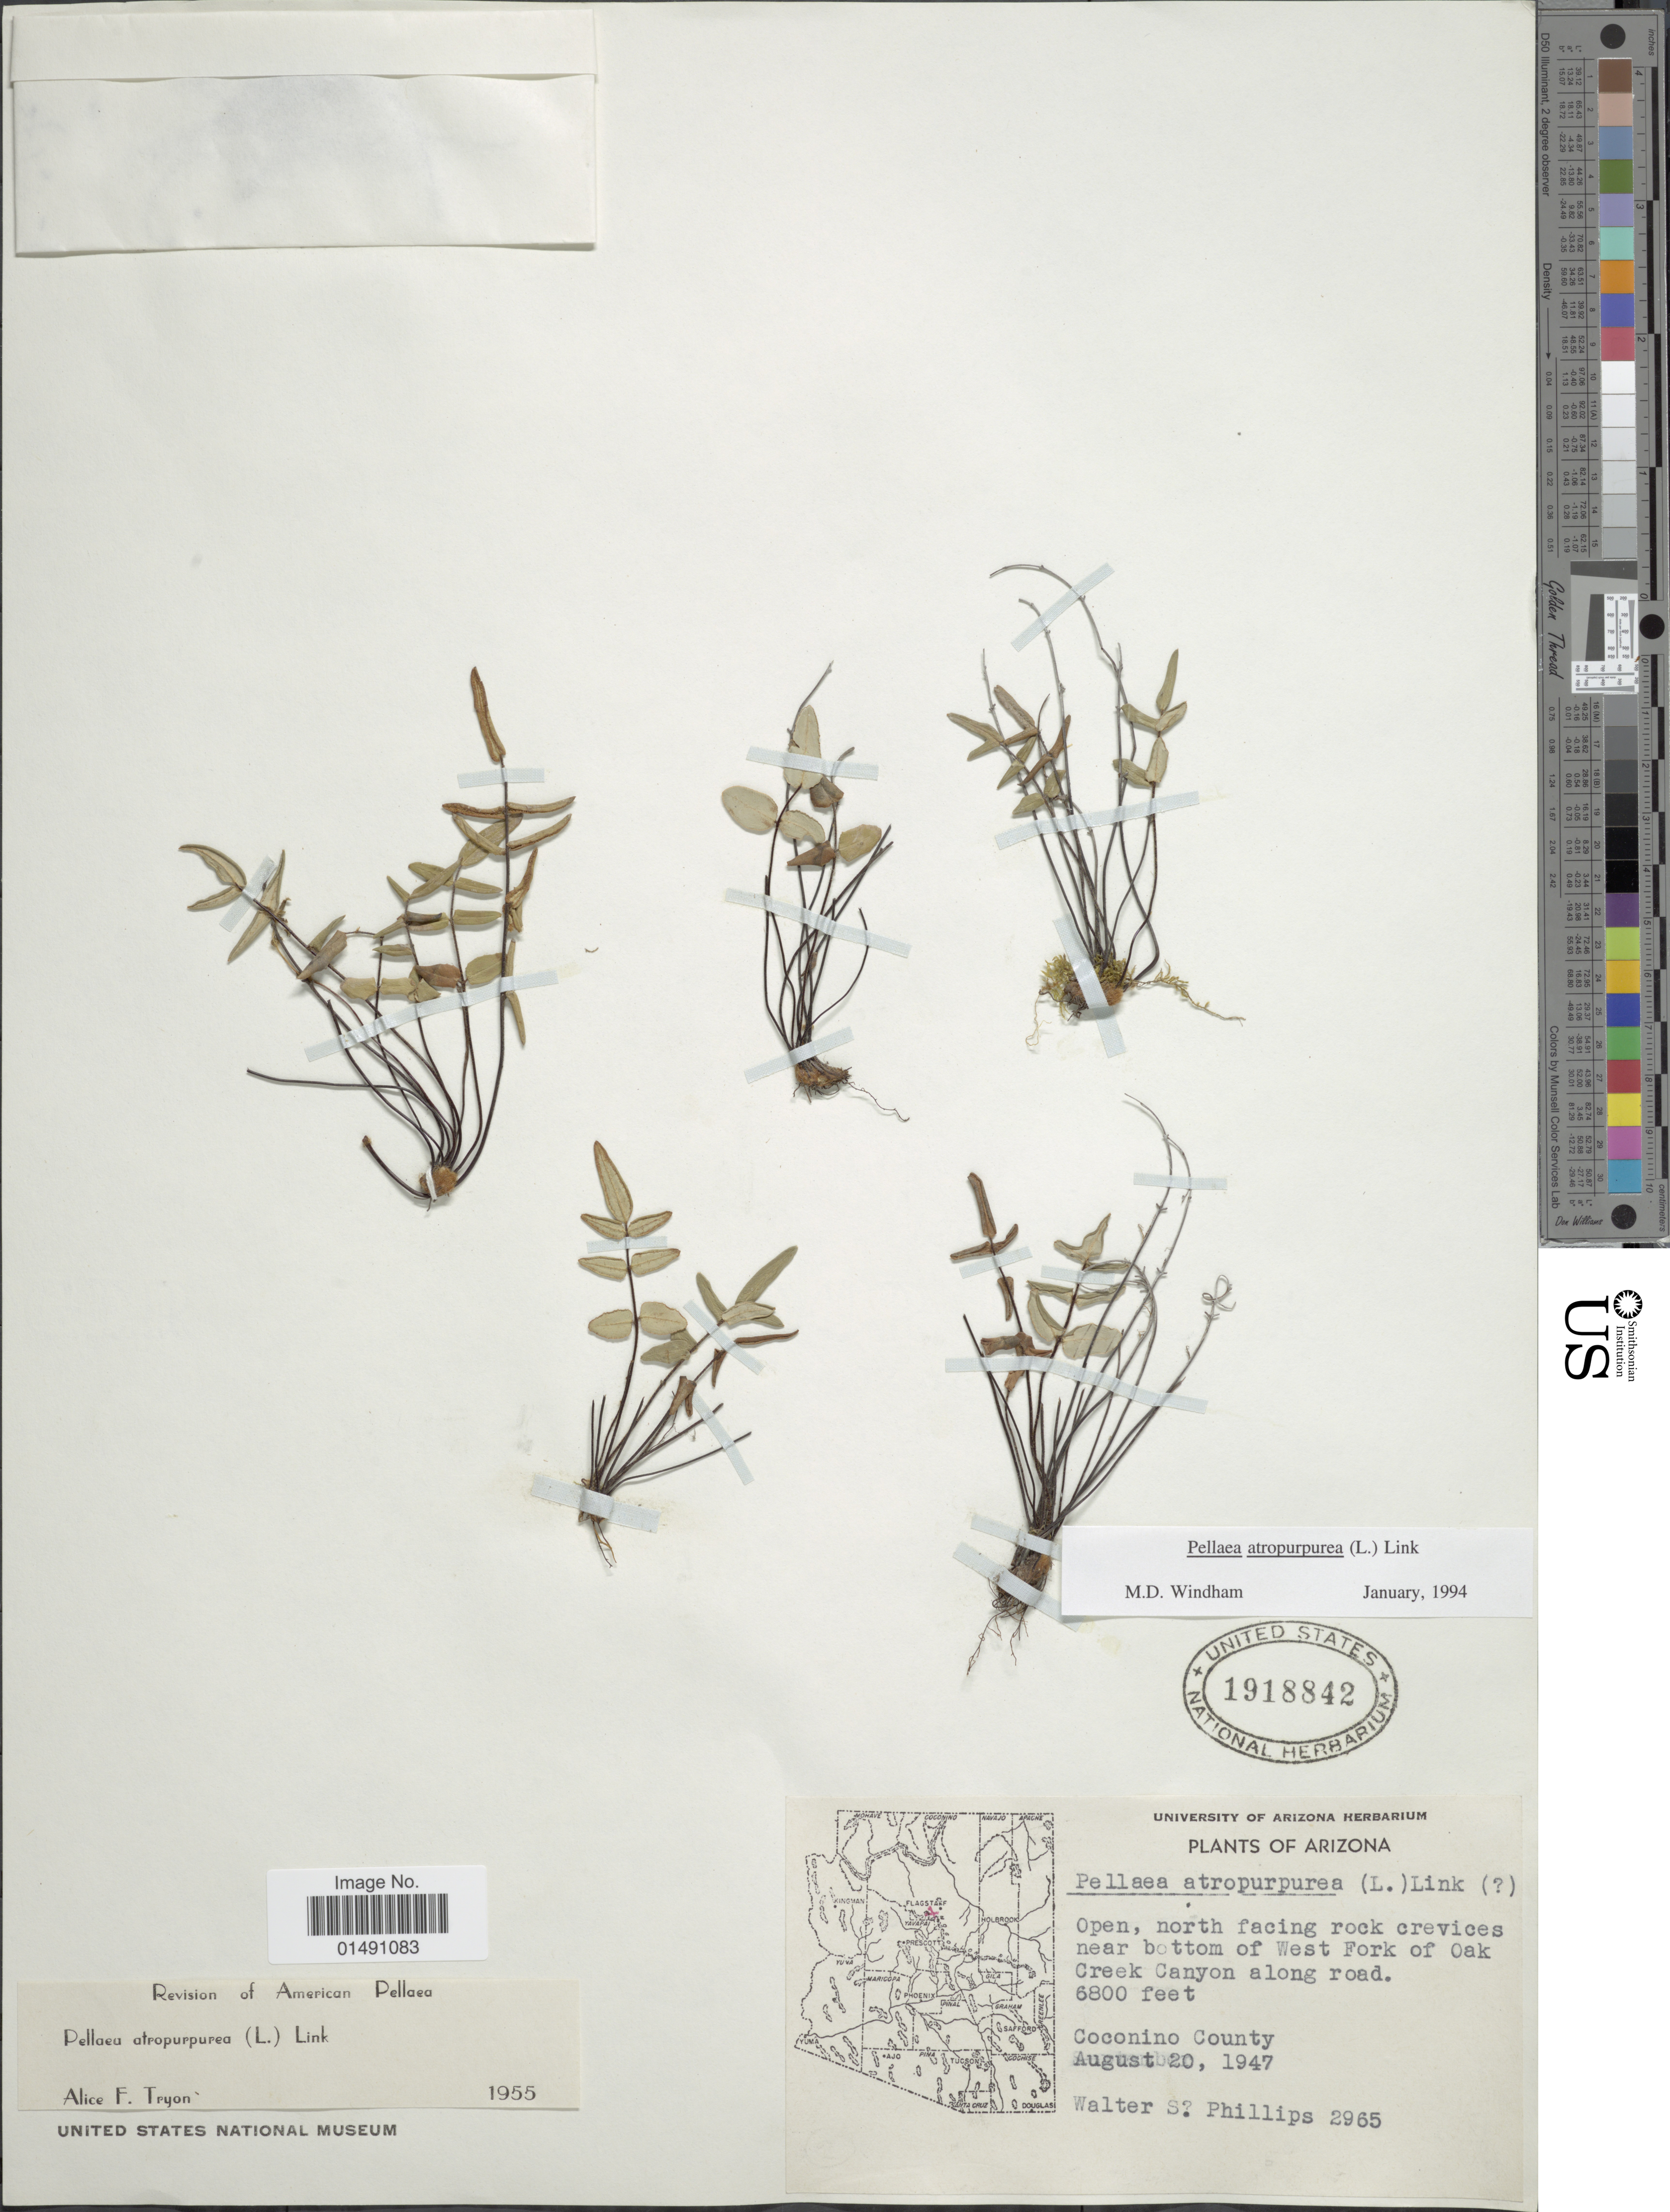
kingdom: Plantae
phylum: Tracheophyta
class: Polypodiopsida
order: Polypodiales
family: Pteridaceae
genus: Pellaea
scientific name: Pellaea atropurpurea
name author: (L.) Link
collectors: W. S. Phillips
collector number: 2965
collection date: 1947-08-20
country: United States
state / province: Arizona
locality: Open, north facing rock crevices near bottom of West Fork of Oak Creek Canyon along road, Coconino County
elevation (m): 2073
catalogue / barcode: US 1918842